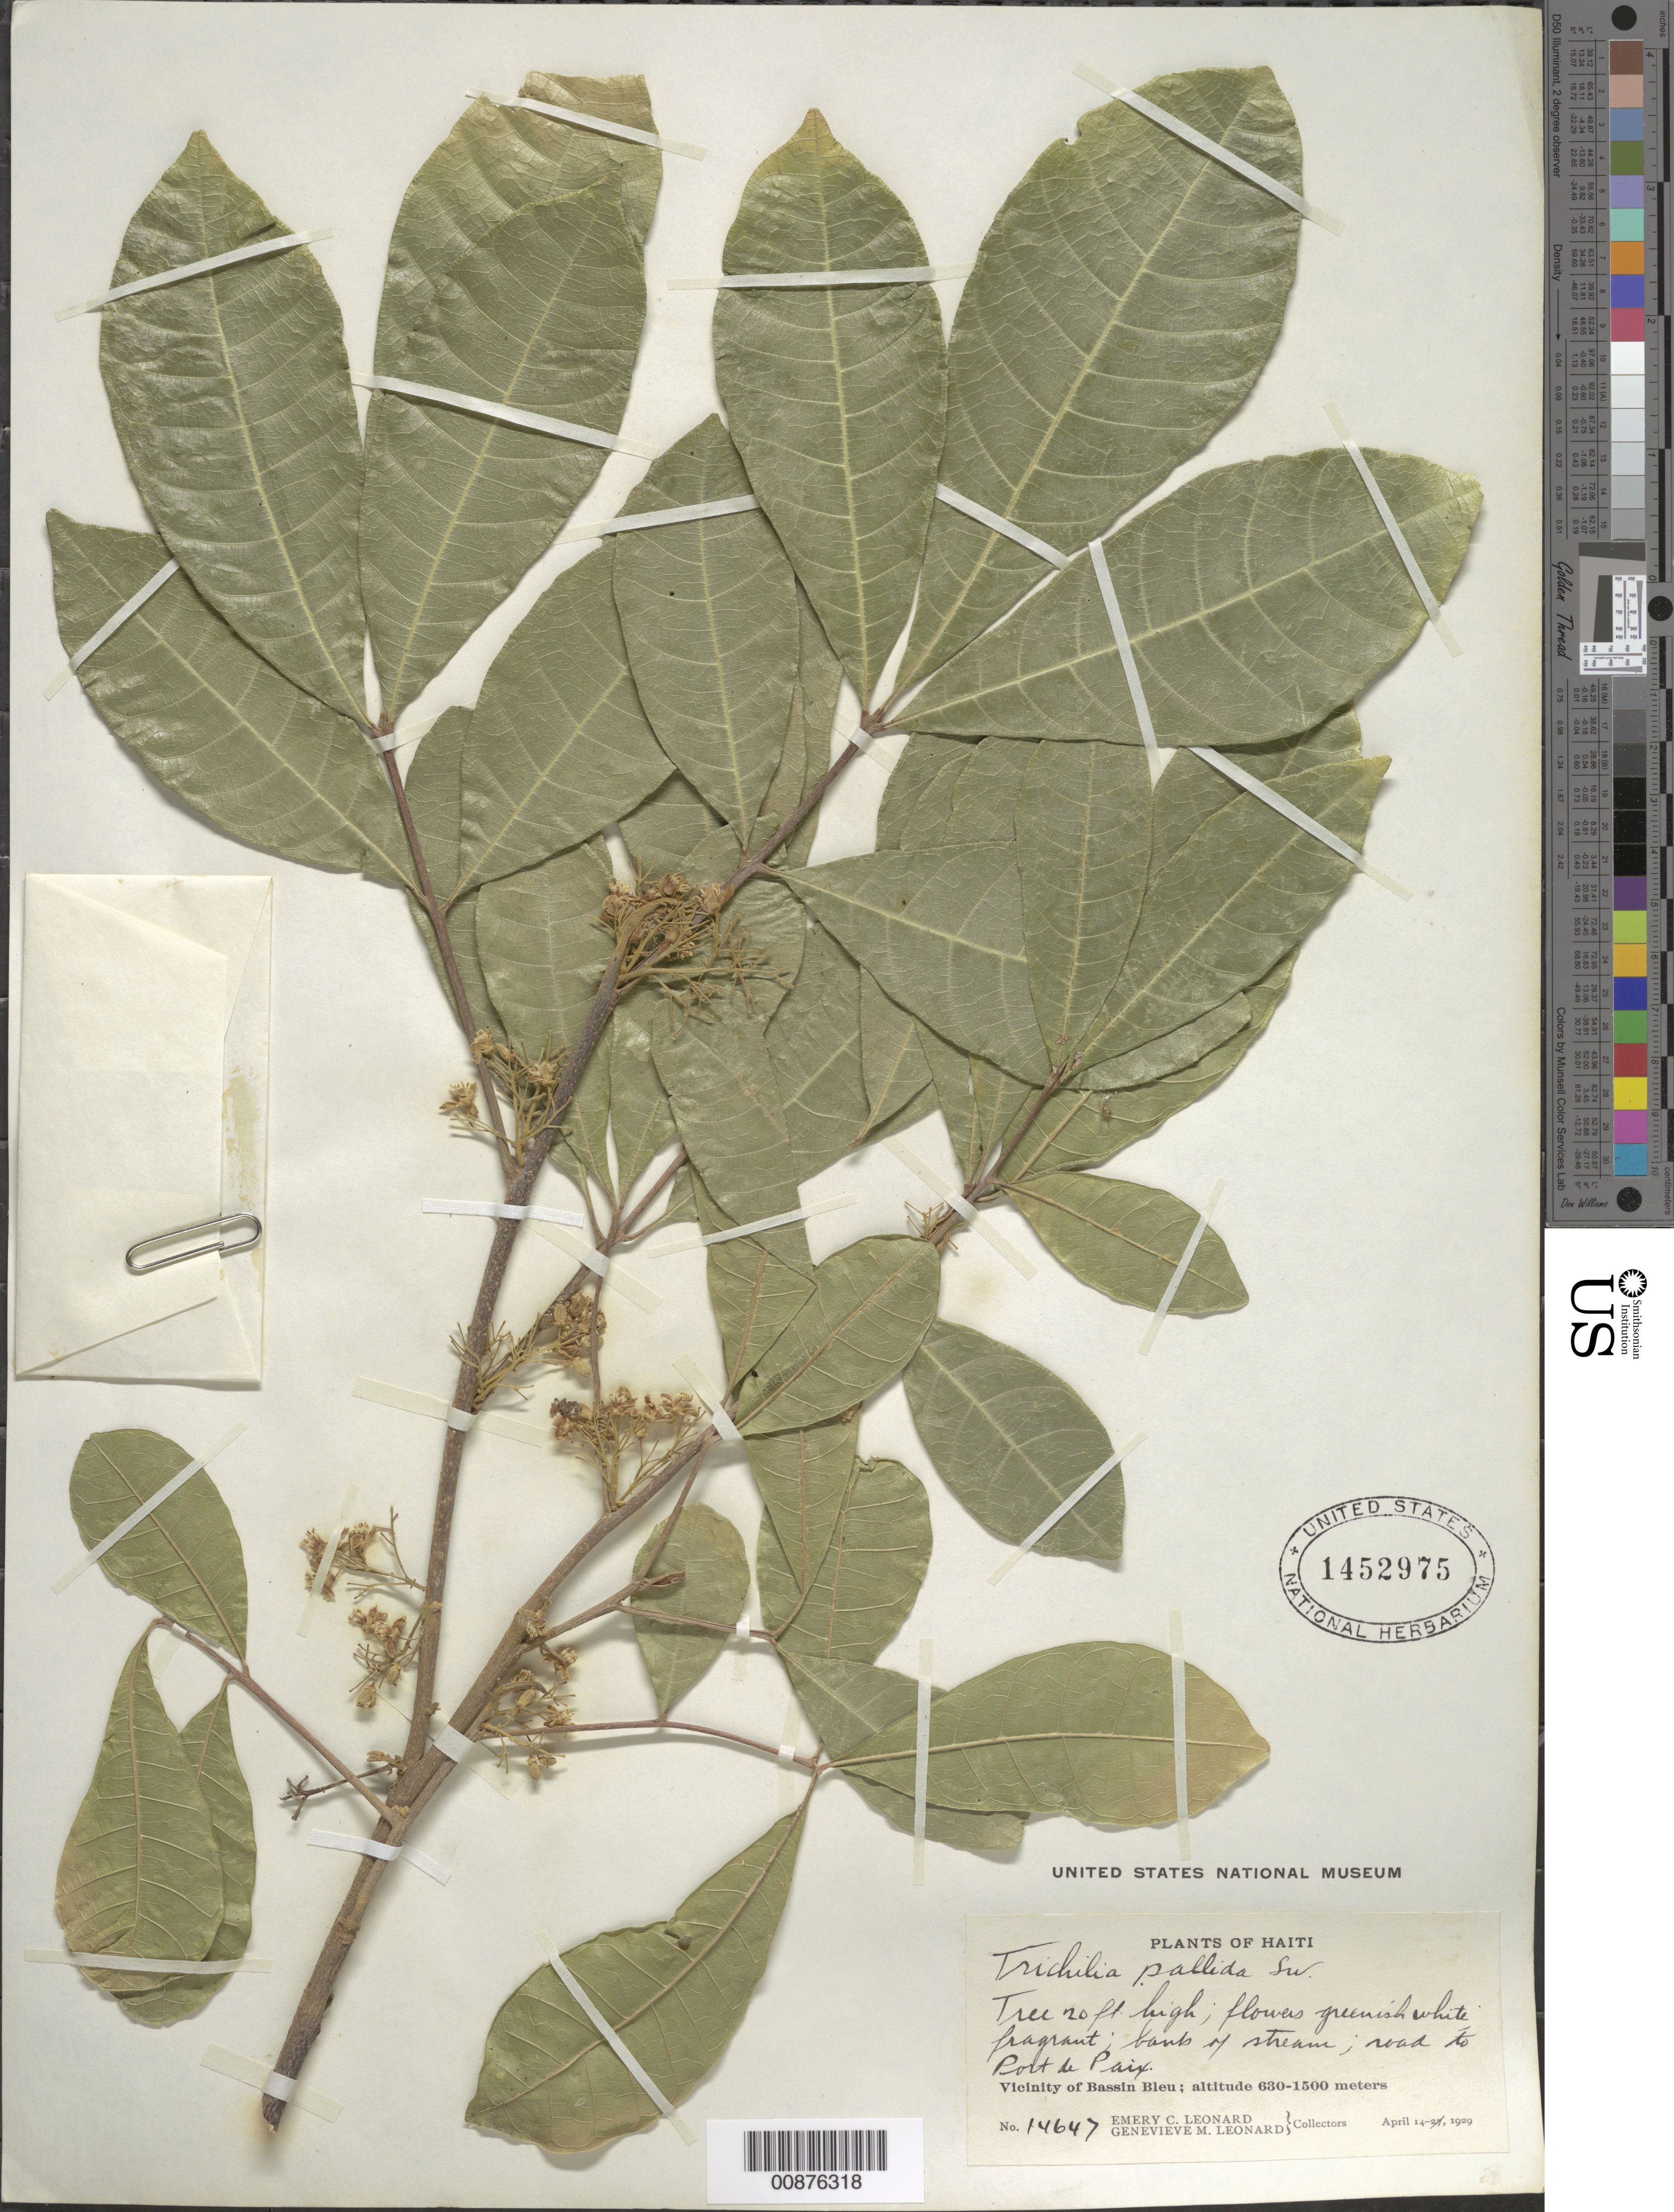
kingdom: Plantae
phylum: Tracheophyta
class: Magnoliopsida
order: Sapindales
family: Meliaceae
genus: Trichilia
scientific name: Trichilia pallida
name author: Sw.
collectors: E. C. Leonard & G. M. Leonard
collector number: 14647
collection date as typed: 14 Apr 1929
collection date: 1929-04-14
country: Haiti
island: Hispaniola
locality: Vicinity of Bassin Bleu, road to Port du Paix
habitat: Bank of stream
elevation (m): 630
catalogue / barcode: US 1452975